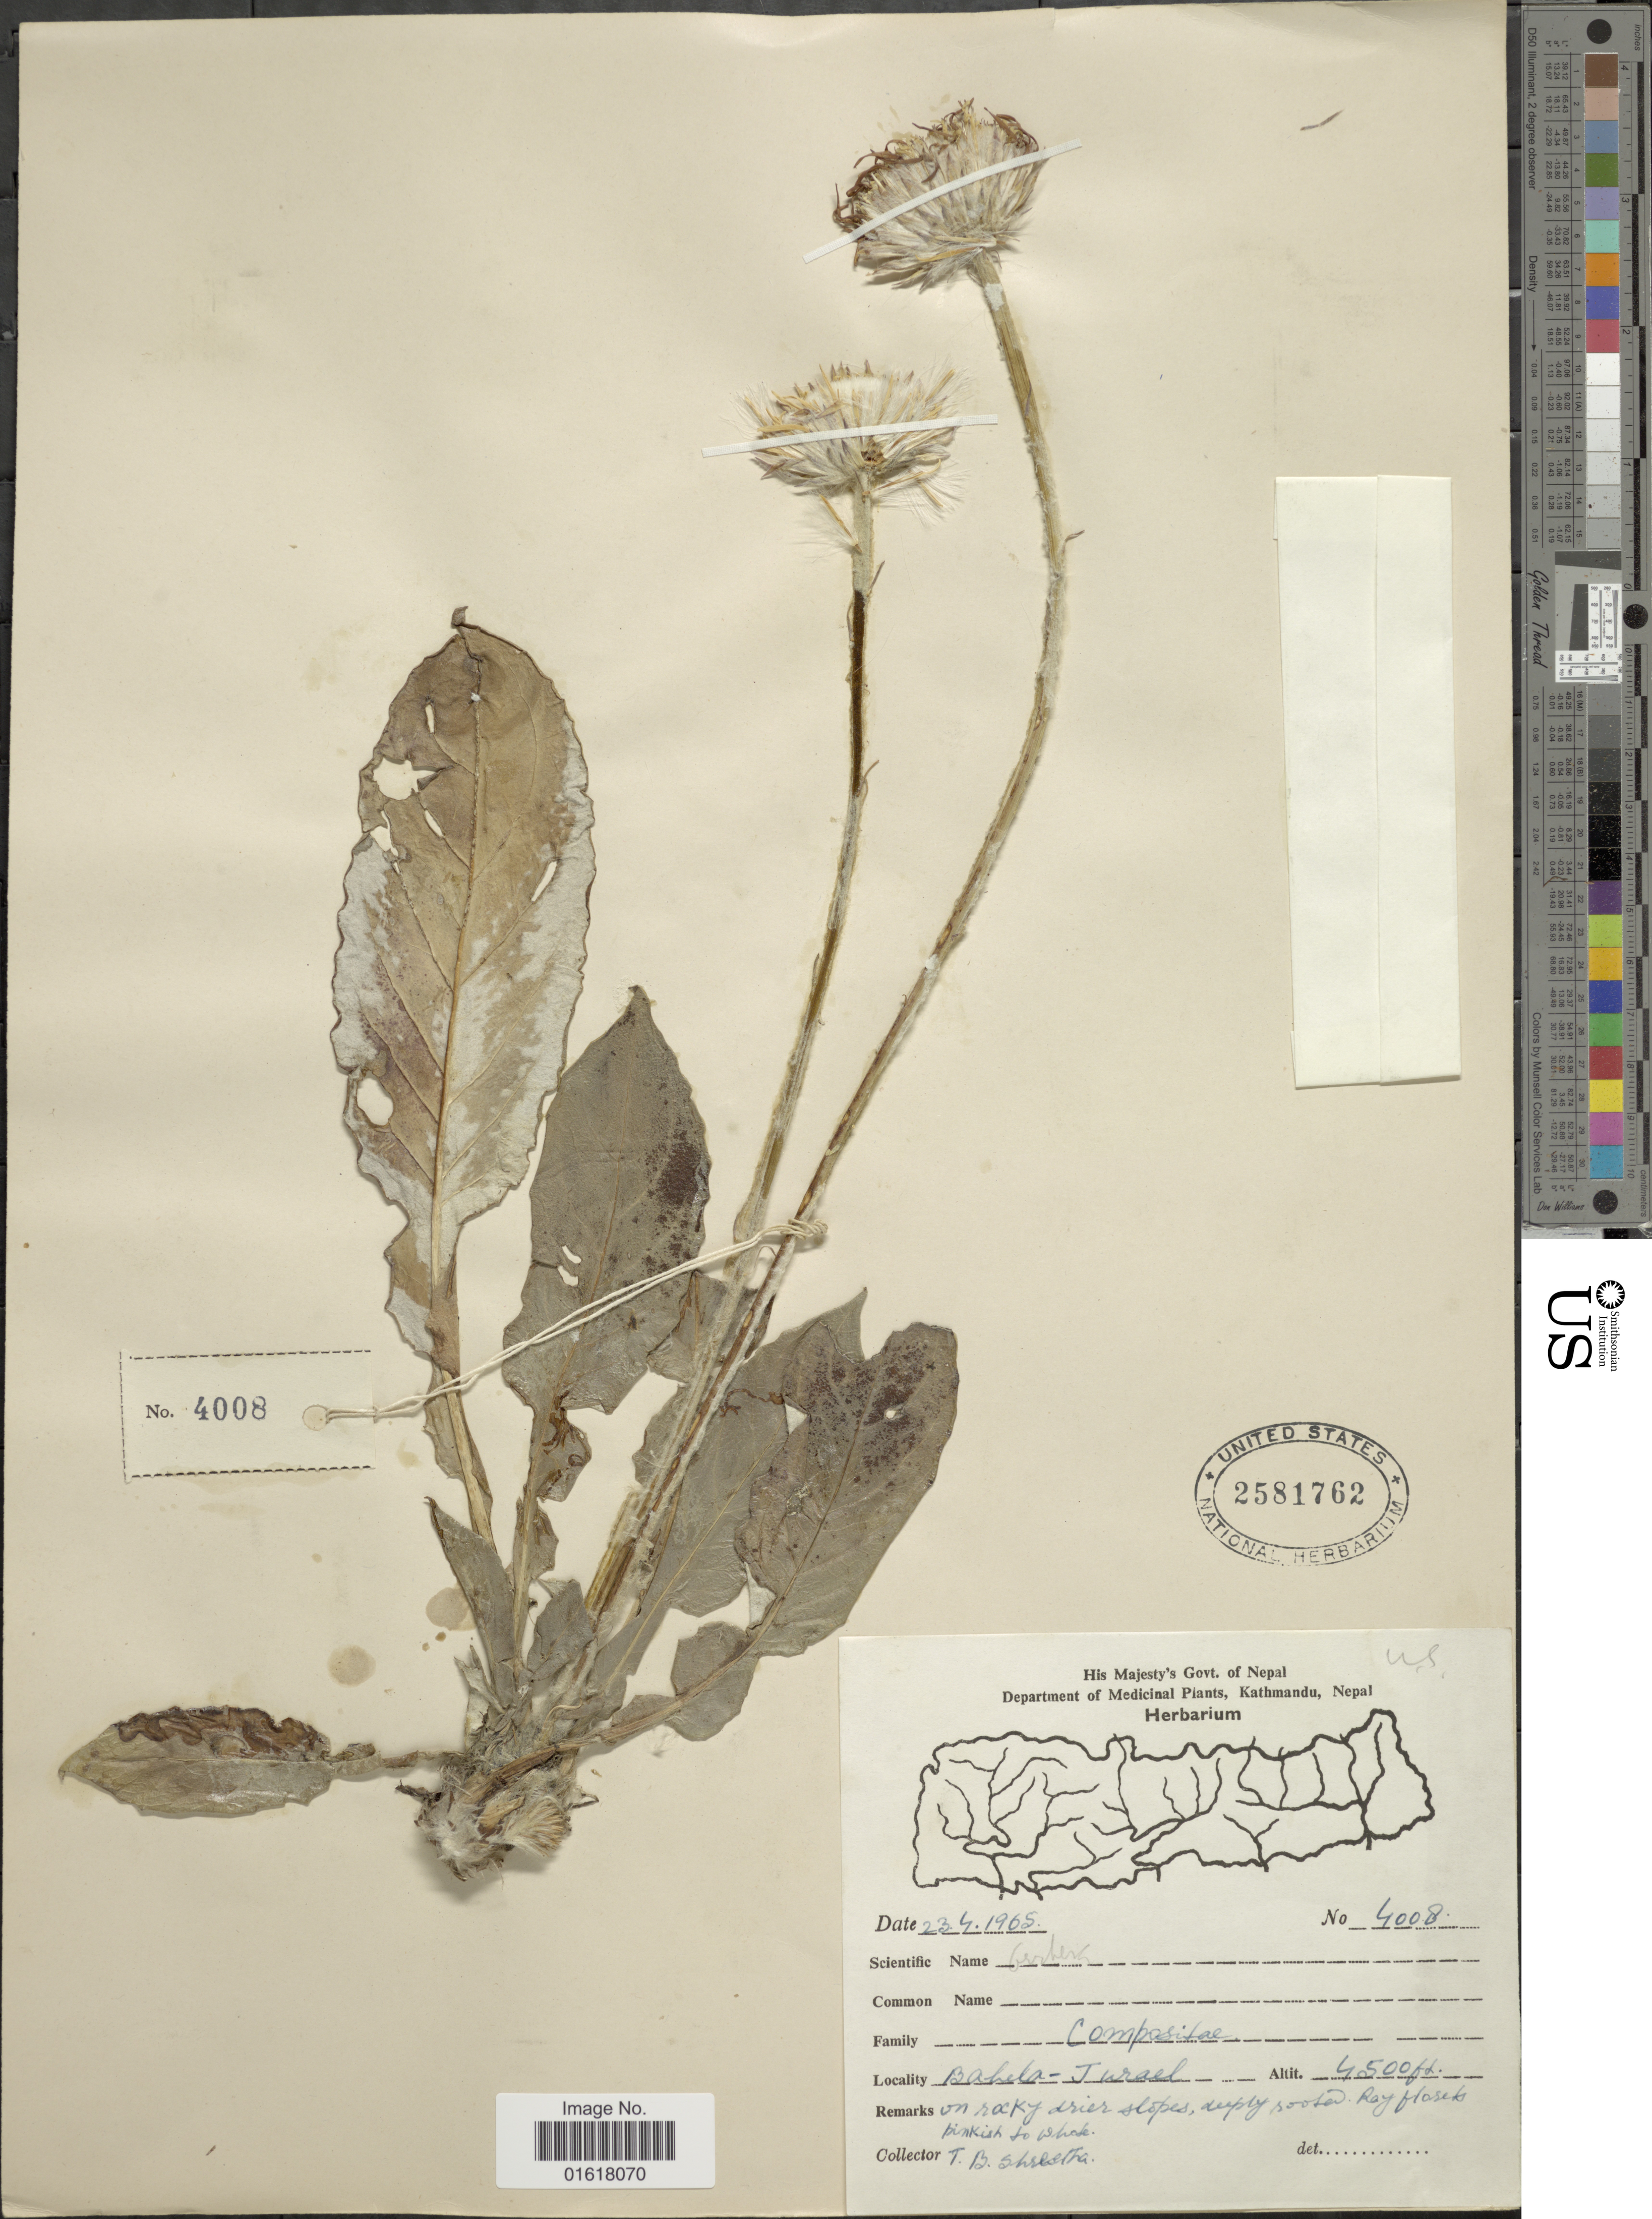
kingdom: Plantae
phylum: Tracheophyta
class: Magnoliopsida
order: Asterales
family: Asteraceae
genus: Gerbera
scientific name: Gerbera sp.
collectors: T. B. Shrestha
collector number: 4008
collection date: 1965-04-23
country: Nepal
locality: Bahela - Turael [interpreted]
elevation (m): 1372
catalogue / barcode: US 2581762